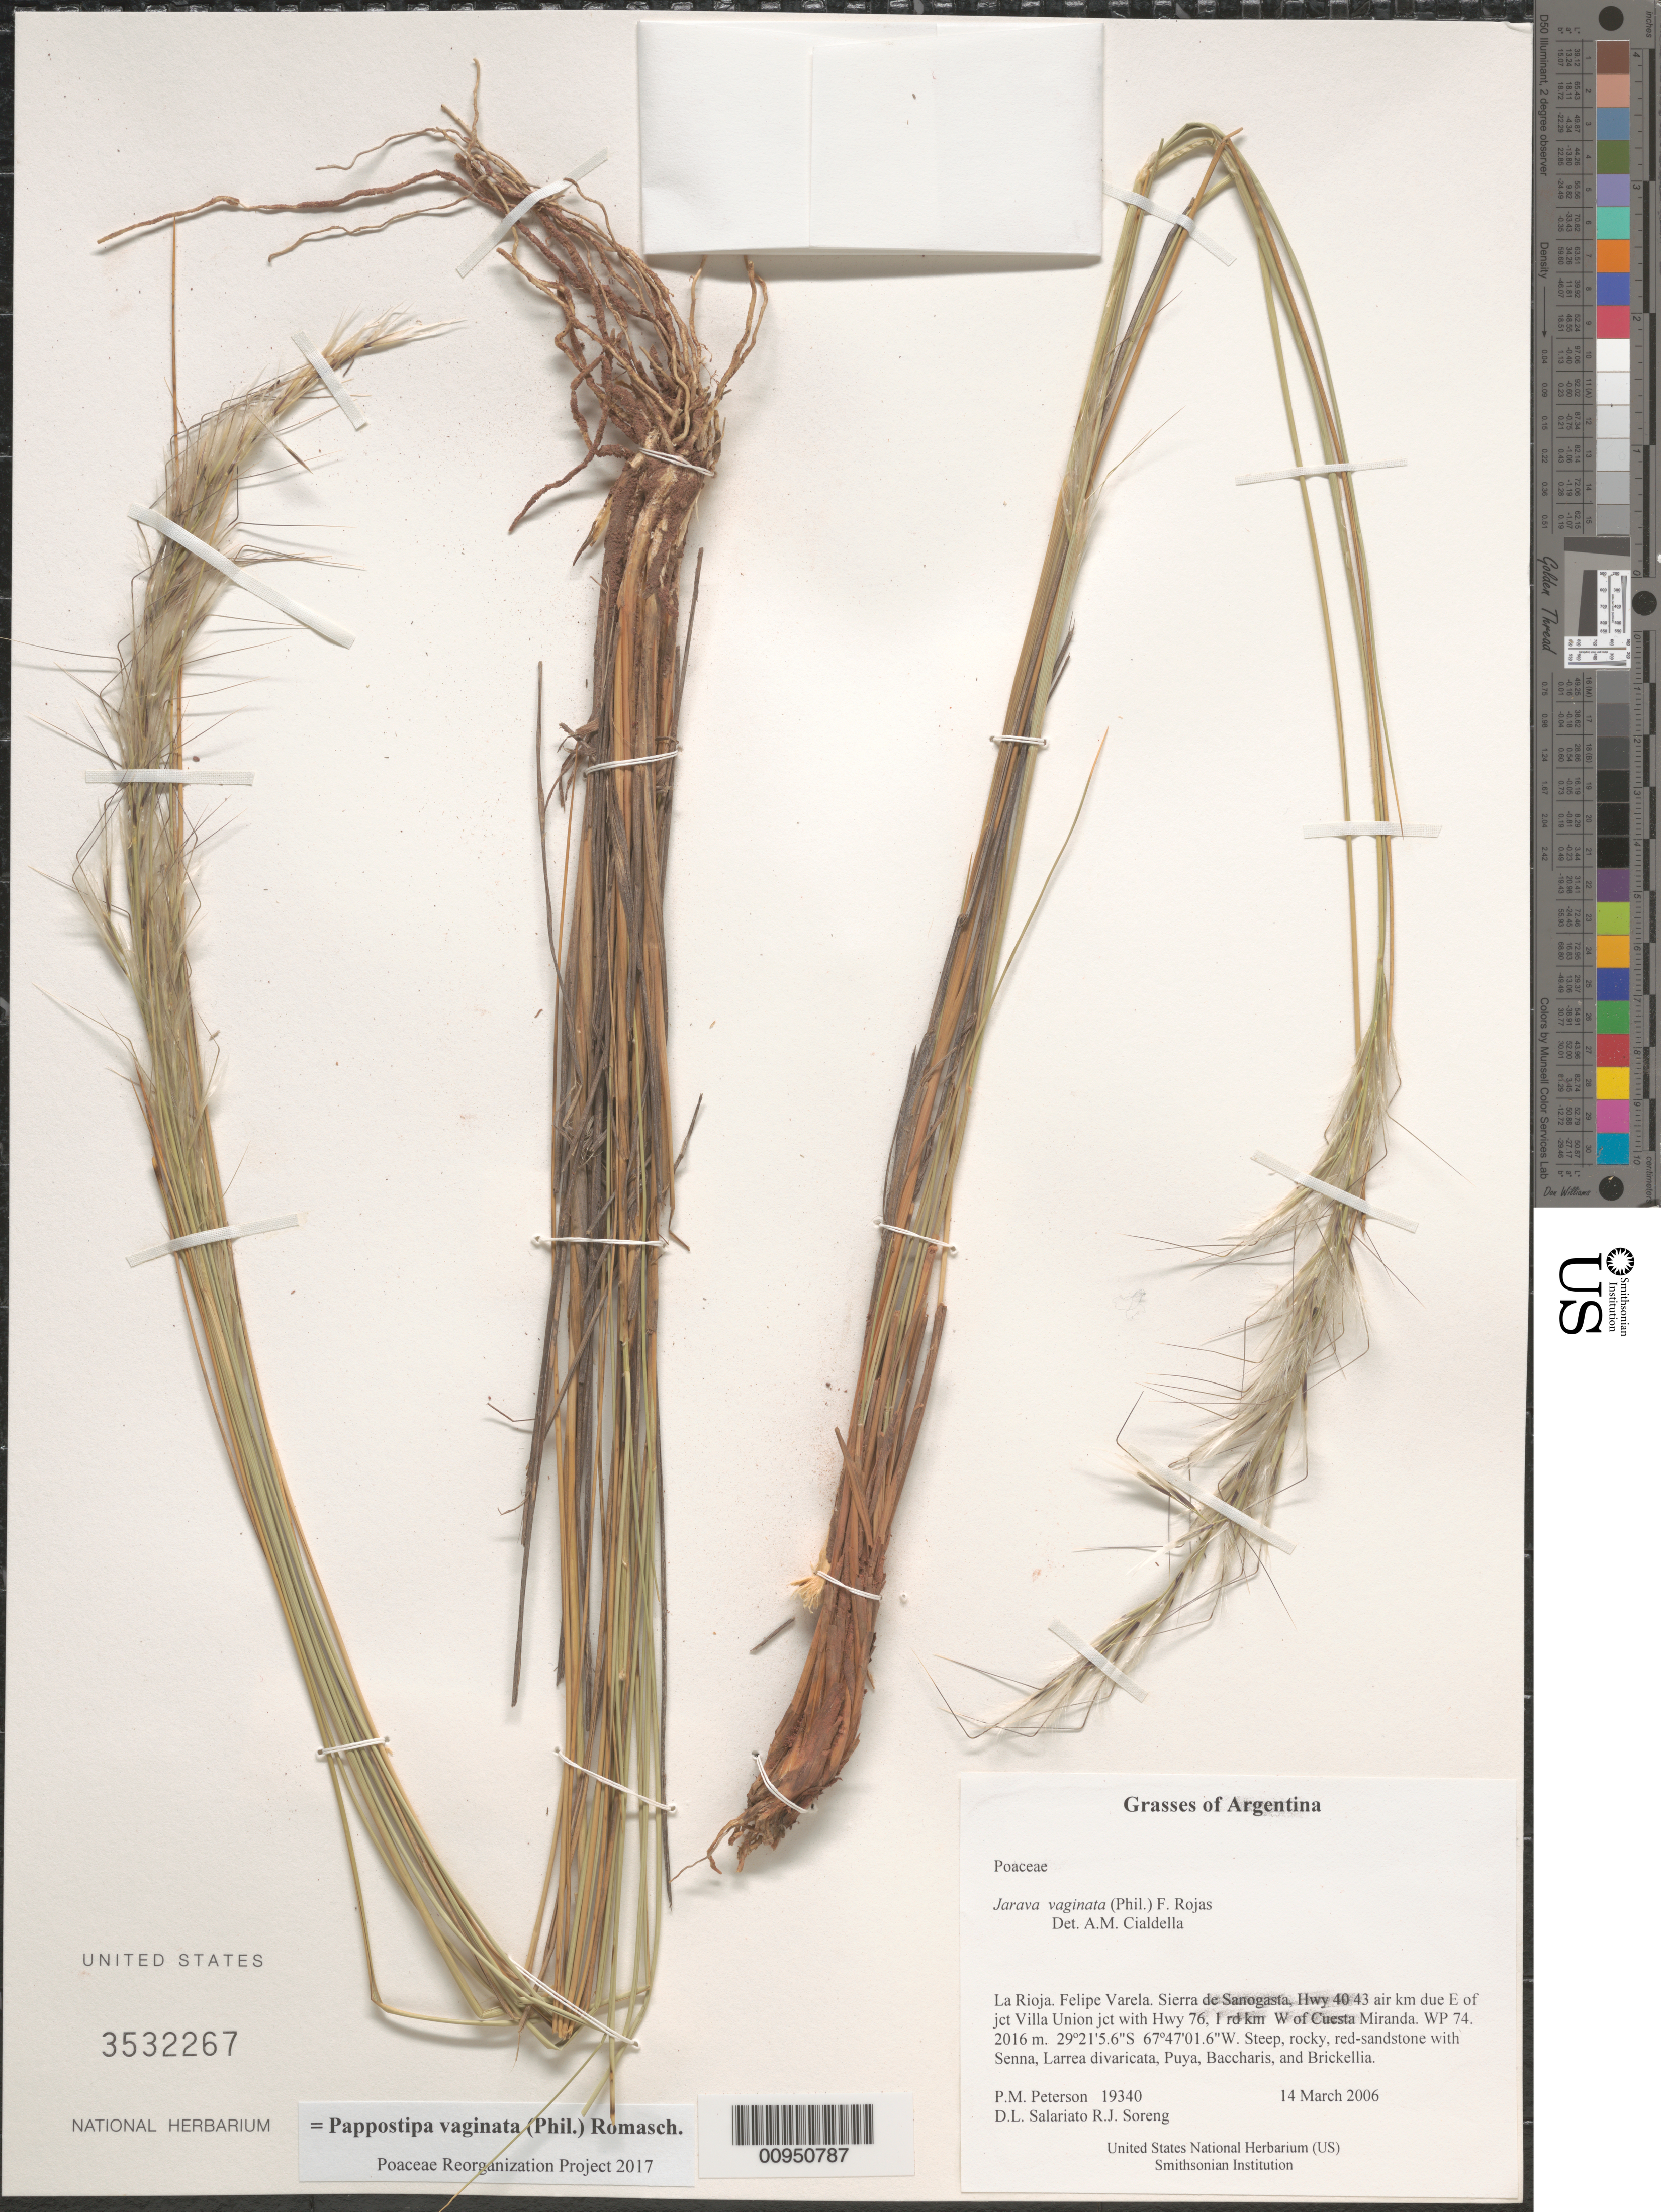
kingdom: Plantae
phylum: Tracheophyta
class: Liliopsida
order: Poales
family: Poaceae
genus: Pappostipa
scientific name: Pappostipa vaginata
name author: (Phil.) Romasch.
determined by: Cialdella, A. M.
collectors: P. M. Peterson, R. J. Soreng, D. Salariato & A. Panizza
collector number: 19340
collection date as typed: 14 Mar 2006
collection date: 2006-03-14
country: Argentina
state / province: La Rioja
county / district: Felipe Varela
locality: Sierra de Sanogasta, Hwy 40 43 air km due E of jct Villa Union jct with Hwy 76, 1 rd km W of Cuesta Miranda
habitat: Steep, rocky, red-sandstone with Senna, Larrea divaricata, Puya, Baccharis, and Brickellia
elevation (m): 2016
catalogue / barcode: US 3532267